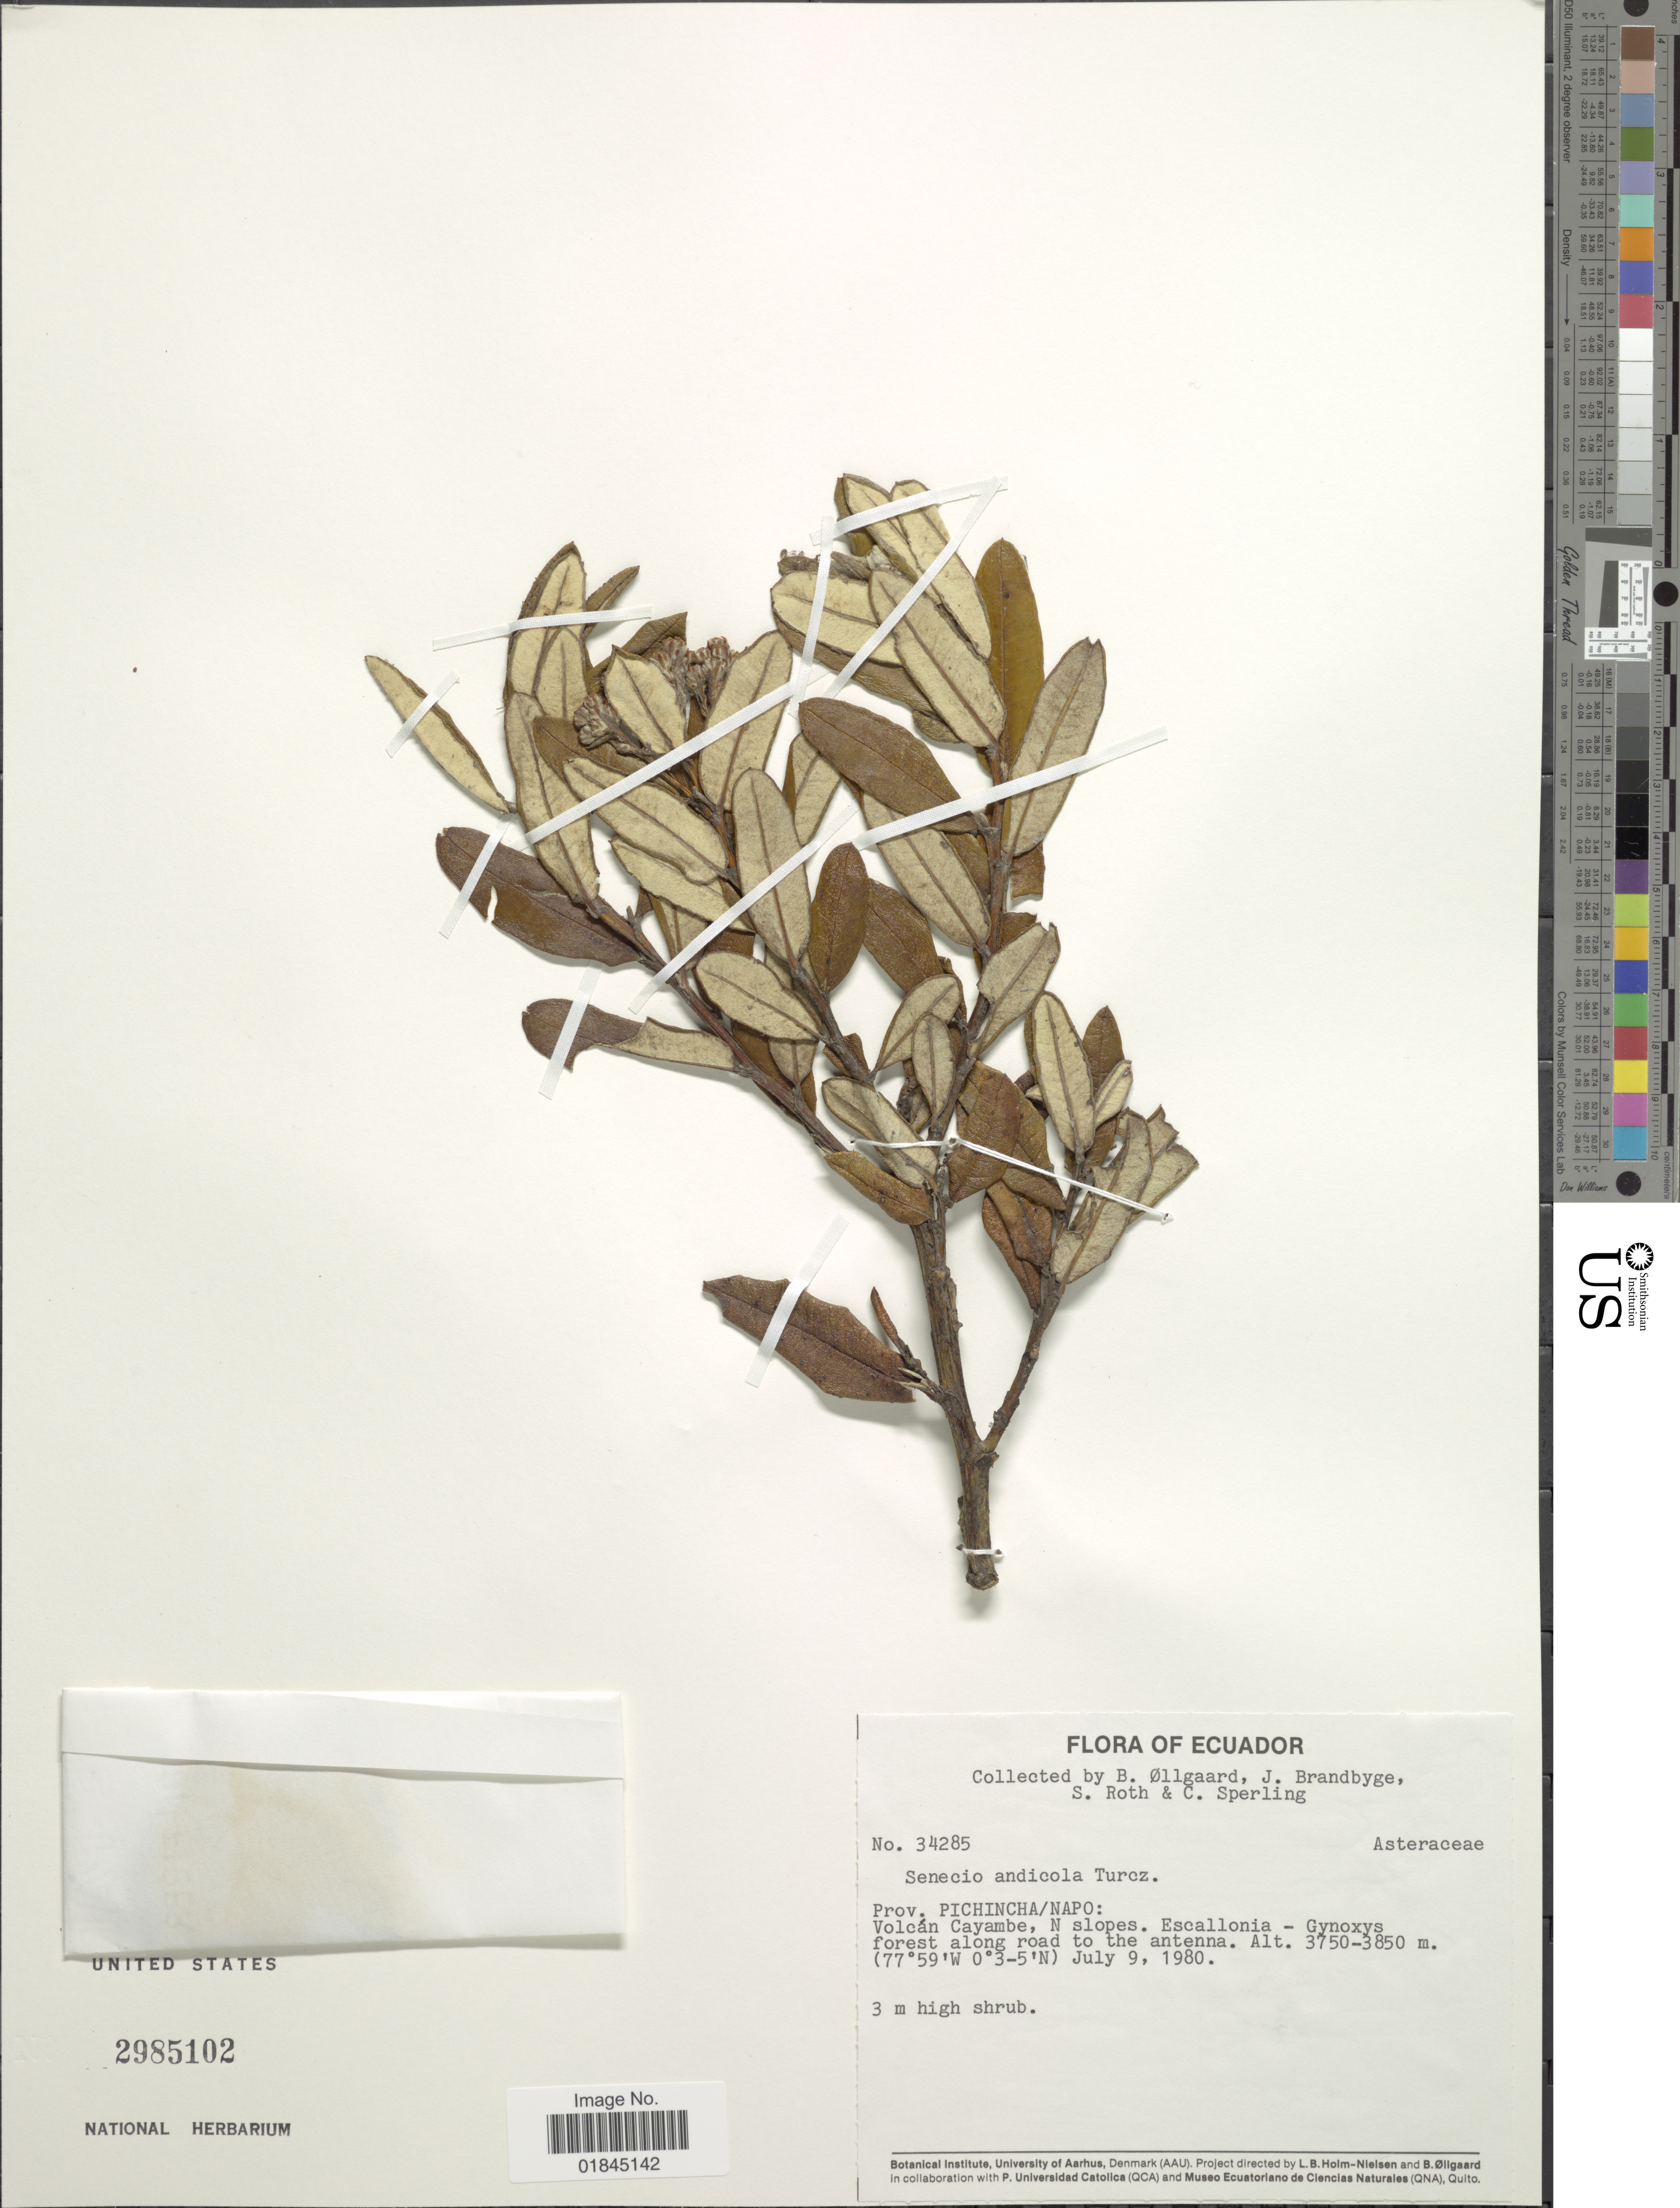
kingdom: Plantae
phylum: Tracheophyta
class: Magnoliopsida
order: Asterales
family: Asteraceae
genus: Pentacalia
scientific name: Pentacalia andicola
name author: (Turcz.) Cuatrec.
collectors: B. Øllgaard, J. Brandbyge, S. Roth & C. Sperling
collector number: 34285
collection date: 1980-07-09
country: Ecuador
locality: Prov. Pichincha / Napo: Volcán Cayambe, N slopes.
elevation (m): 3750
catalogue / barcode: US 2985102